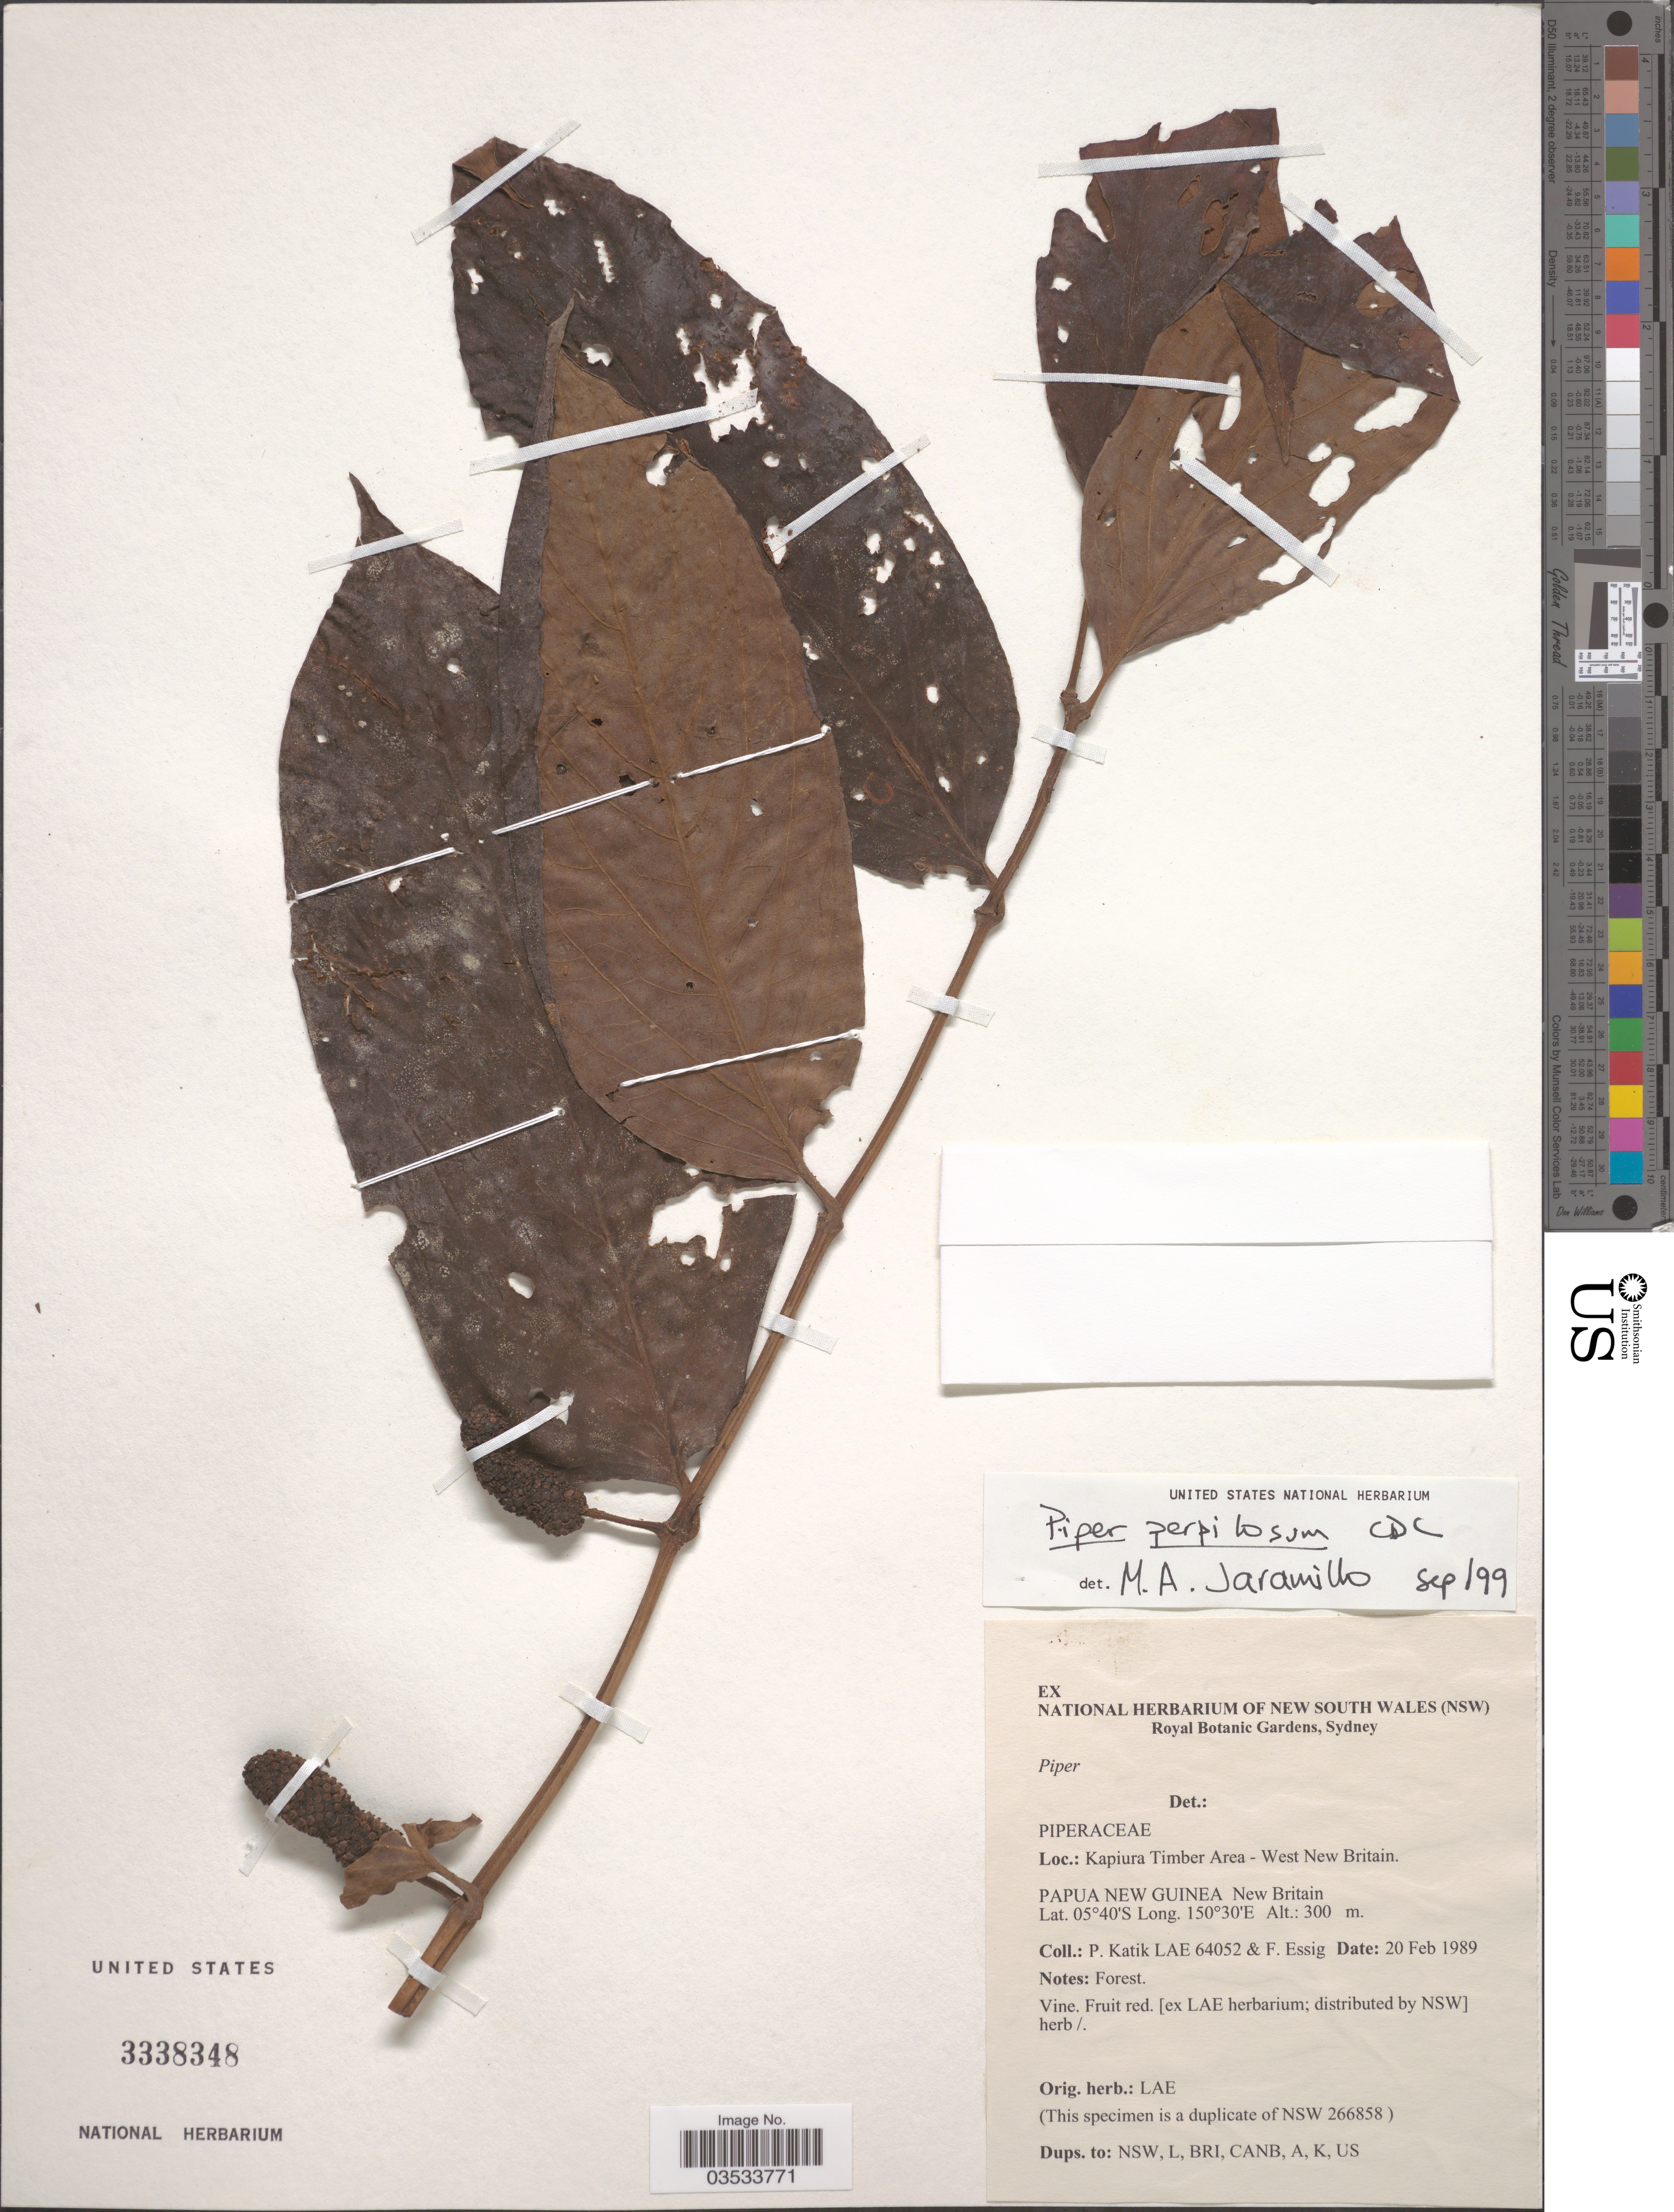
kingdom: Plantae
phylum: Tracheophyta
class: Magnoliopsida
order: Piperales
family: Piperaceae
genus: Piper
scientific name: Piper perpilosum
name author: C. DC.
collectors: P. Katik & F. Essig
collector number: LAE64052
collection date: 1989-02-20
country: Papua New Guinea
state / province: West New Britain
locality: Kapiura Timber Area. New Britain.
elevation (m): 300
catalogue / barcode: US 3338348